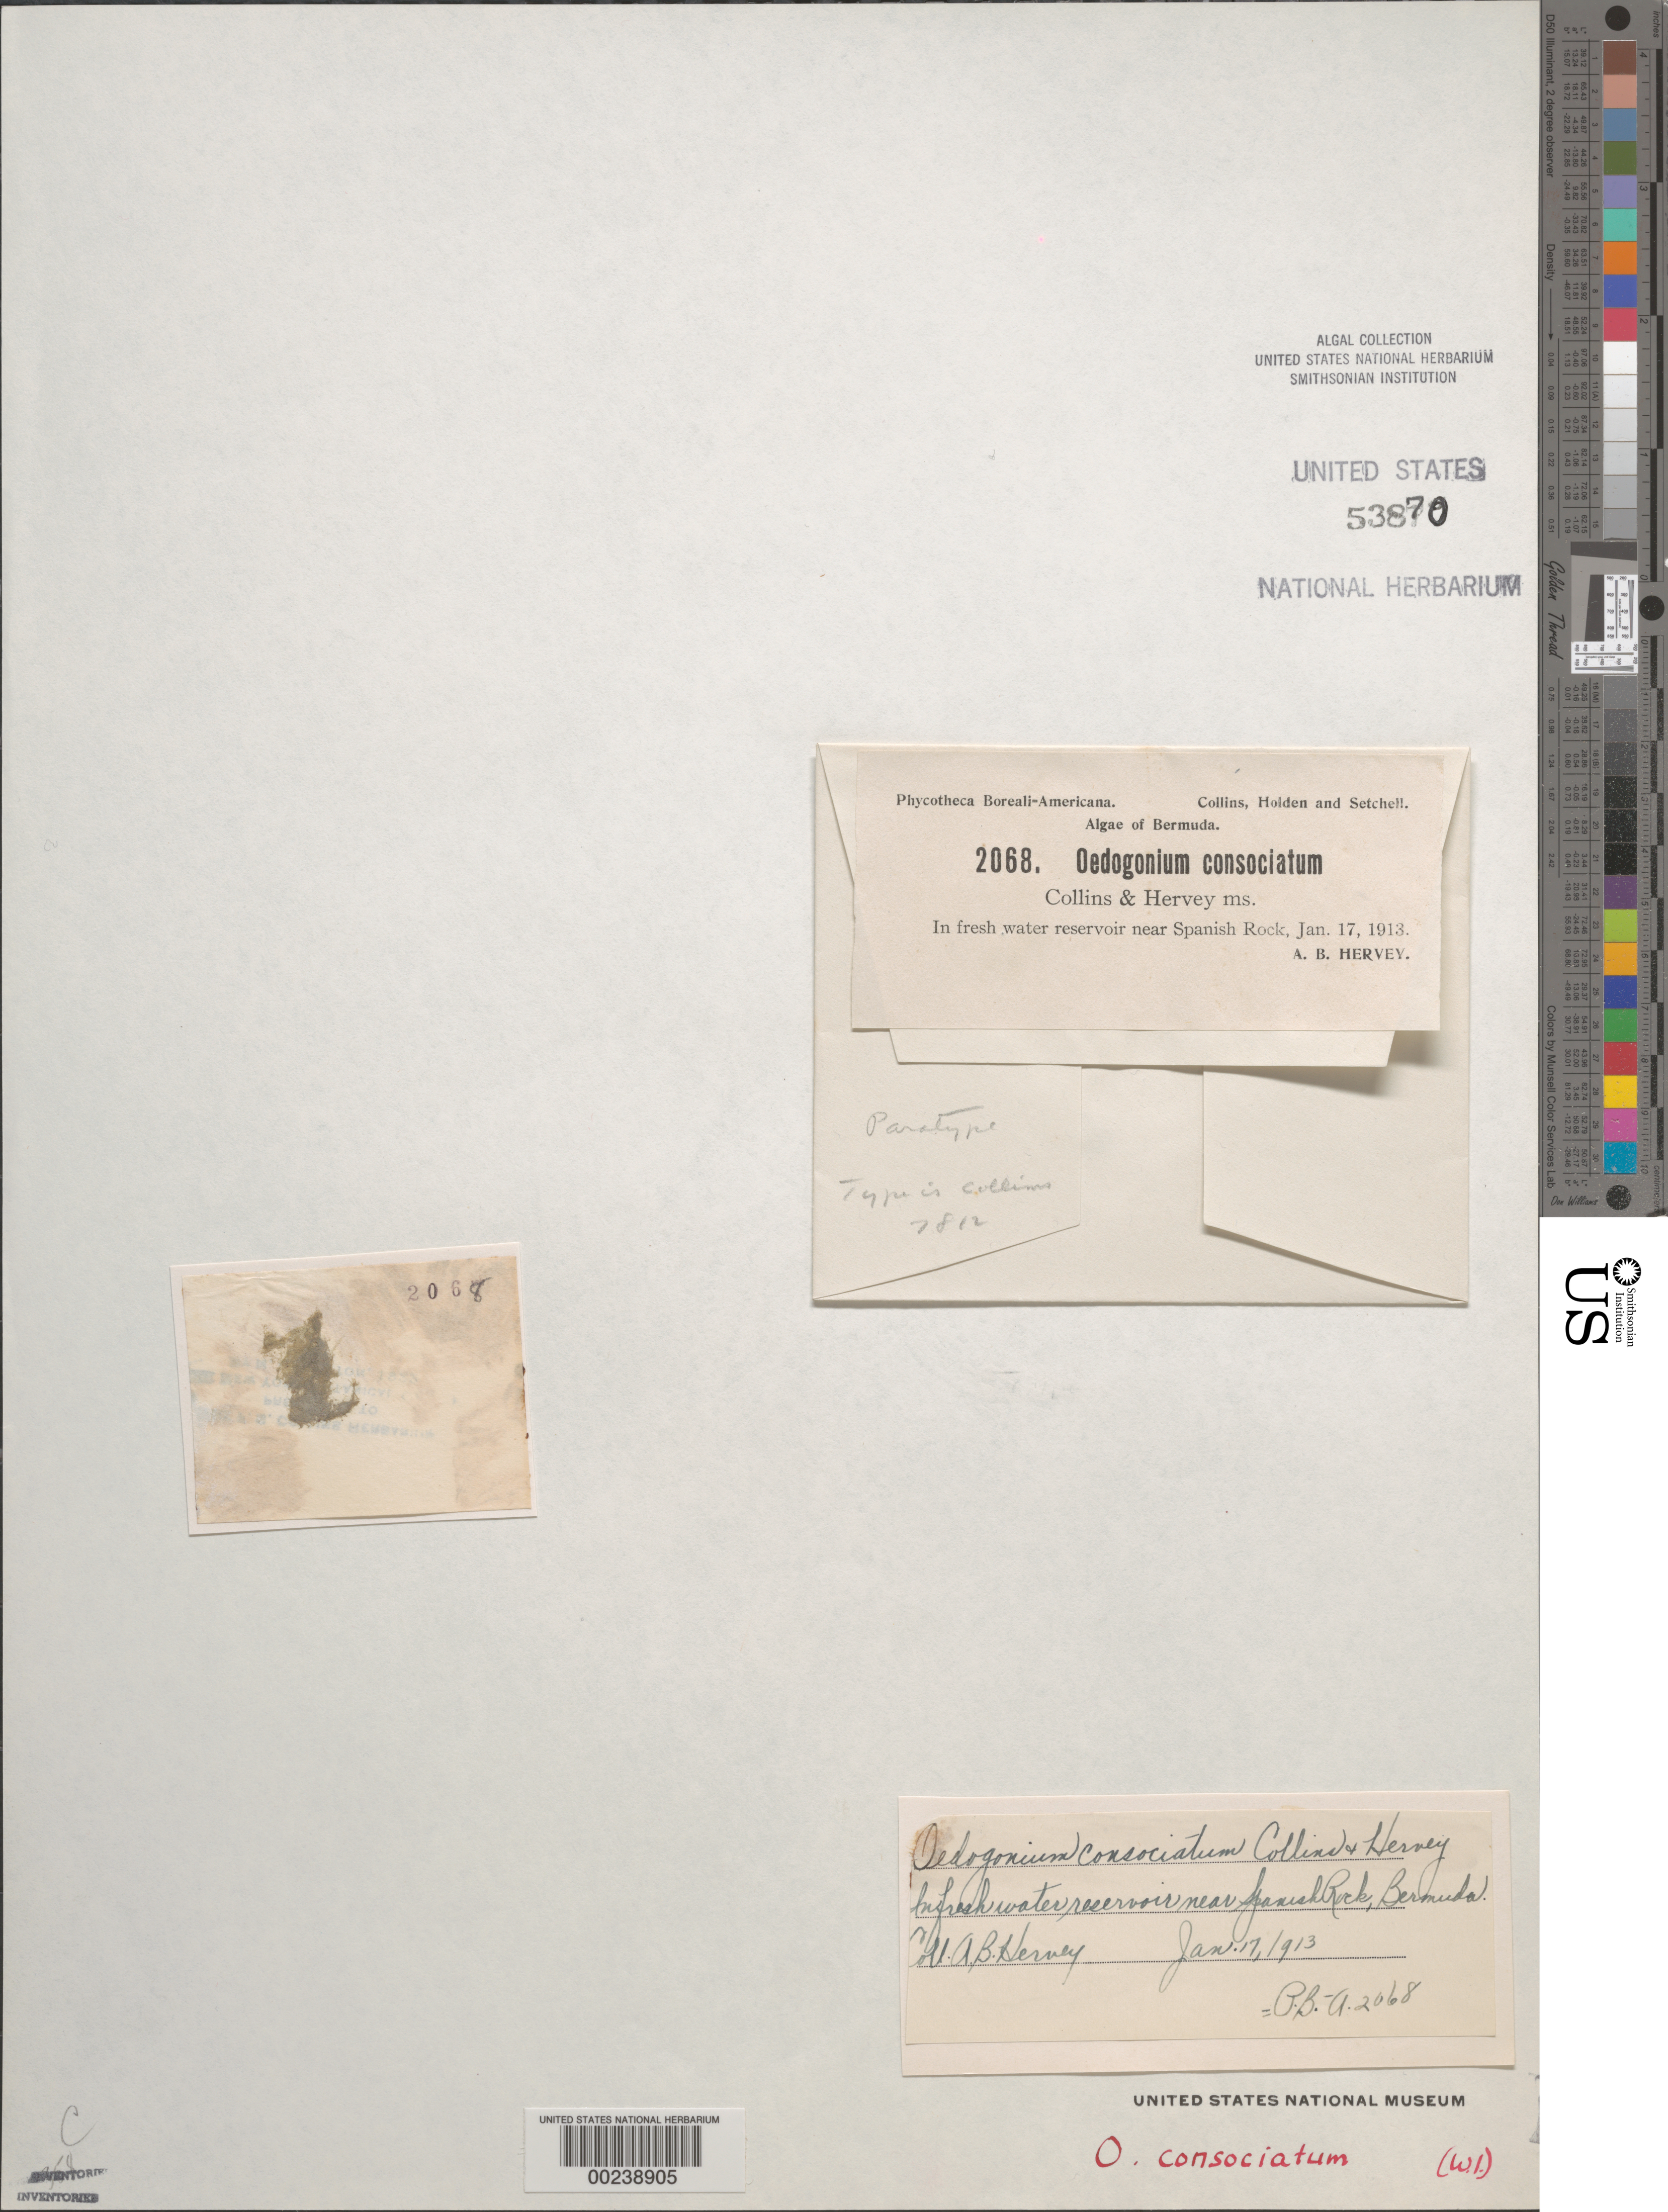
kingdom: Plantae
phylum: Chlorophyta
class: Chlorophyceae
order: Oedogoniales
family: Oedogoniaceae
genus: Oedogonium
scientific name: Oedogonium consociatum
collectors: A. B. Hervey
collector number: PB-A 2068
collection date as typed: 17 Jan 1913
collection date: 1913-01-17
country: Bermuda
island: Bermuda Island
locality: Near Spanish Rock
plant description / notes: Collins, Holden & Setchell, Phycotheca Boreali-Americana; paratype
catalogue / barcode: US 53870